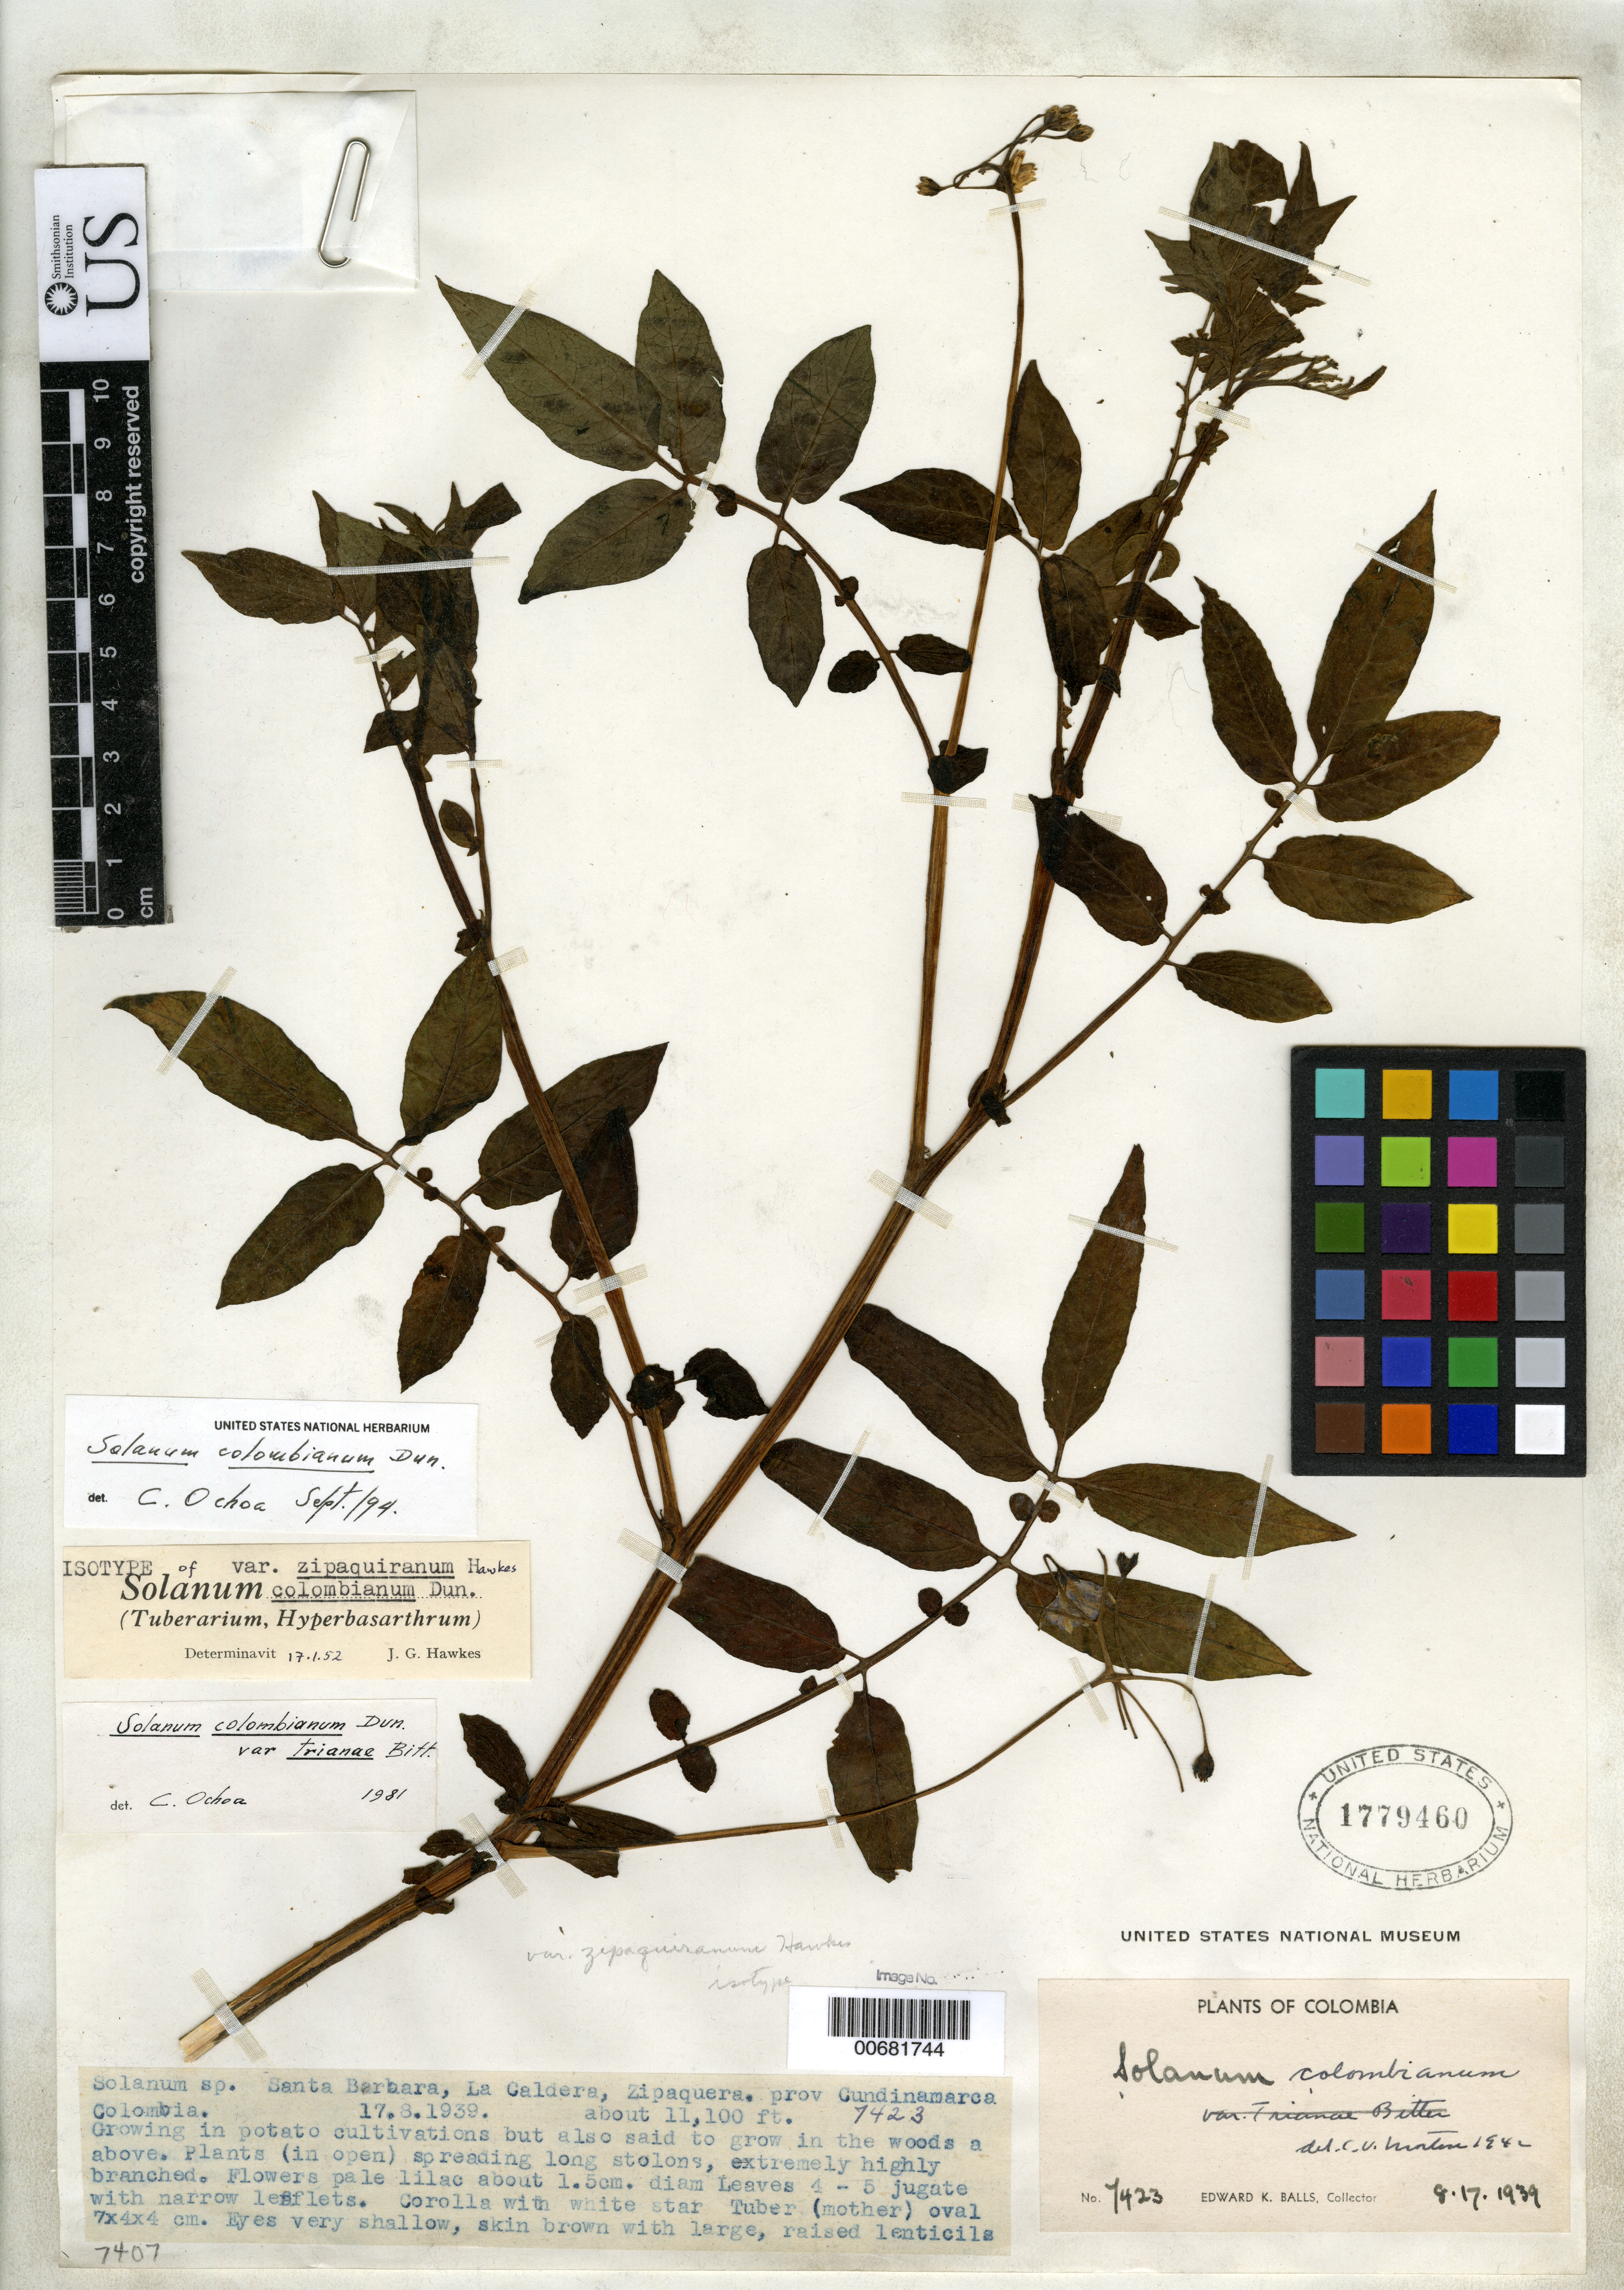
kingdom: Plantae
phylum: Tracheophyta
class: Magnoliopsida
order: Solanales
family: Solanaceae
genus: Solanum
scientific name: Solanum colombianum var. zipaquiranum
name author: Hawkes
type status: Isotype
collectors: E. K. Balls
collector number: B 7423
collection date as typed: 17 Aug 1939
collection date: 1939-08-17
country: Colombia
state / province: Cundinamarca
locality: Santa Barbara, La Caldera, Zipaquera.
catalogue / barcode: US 1779460